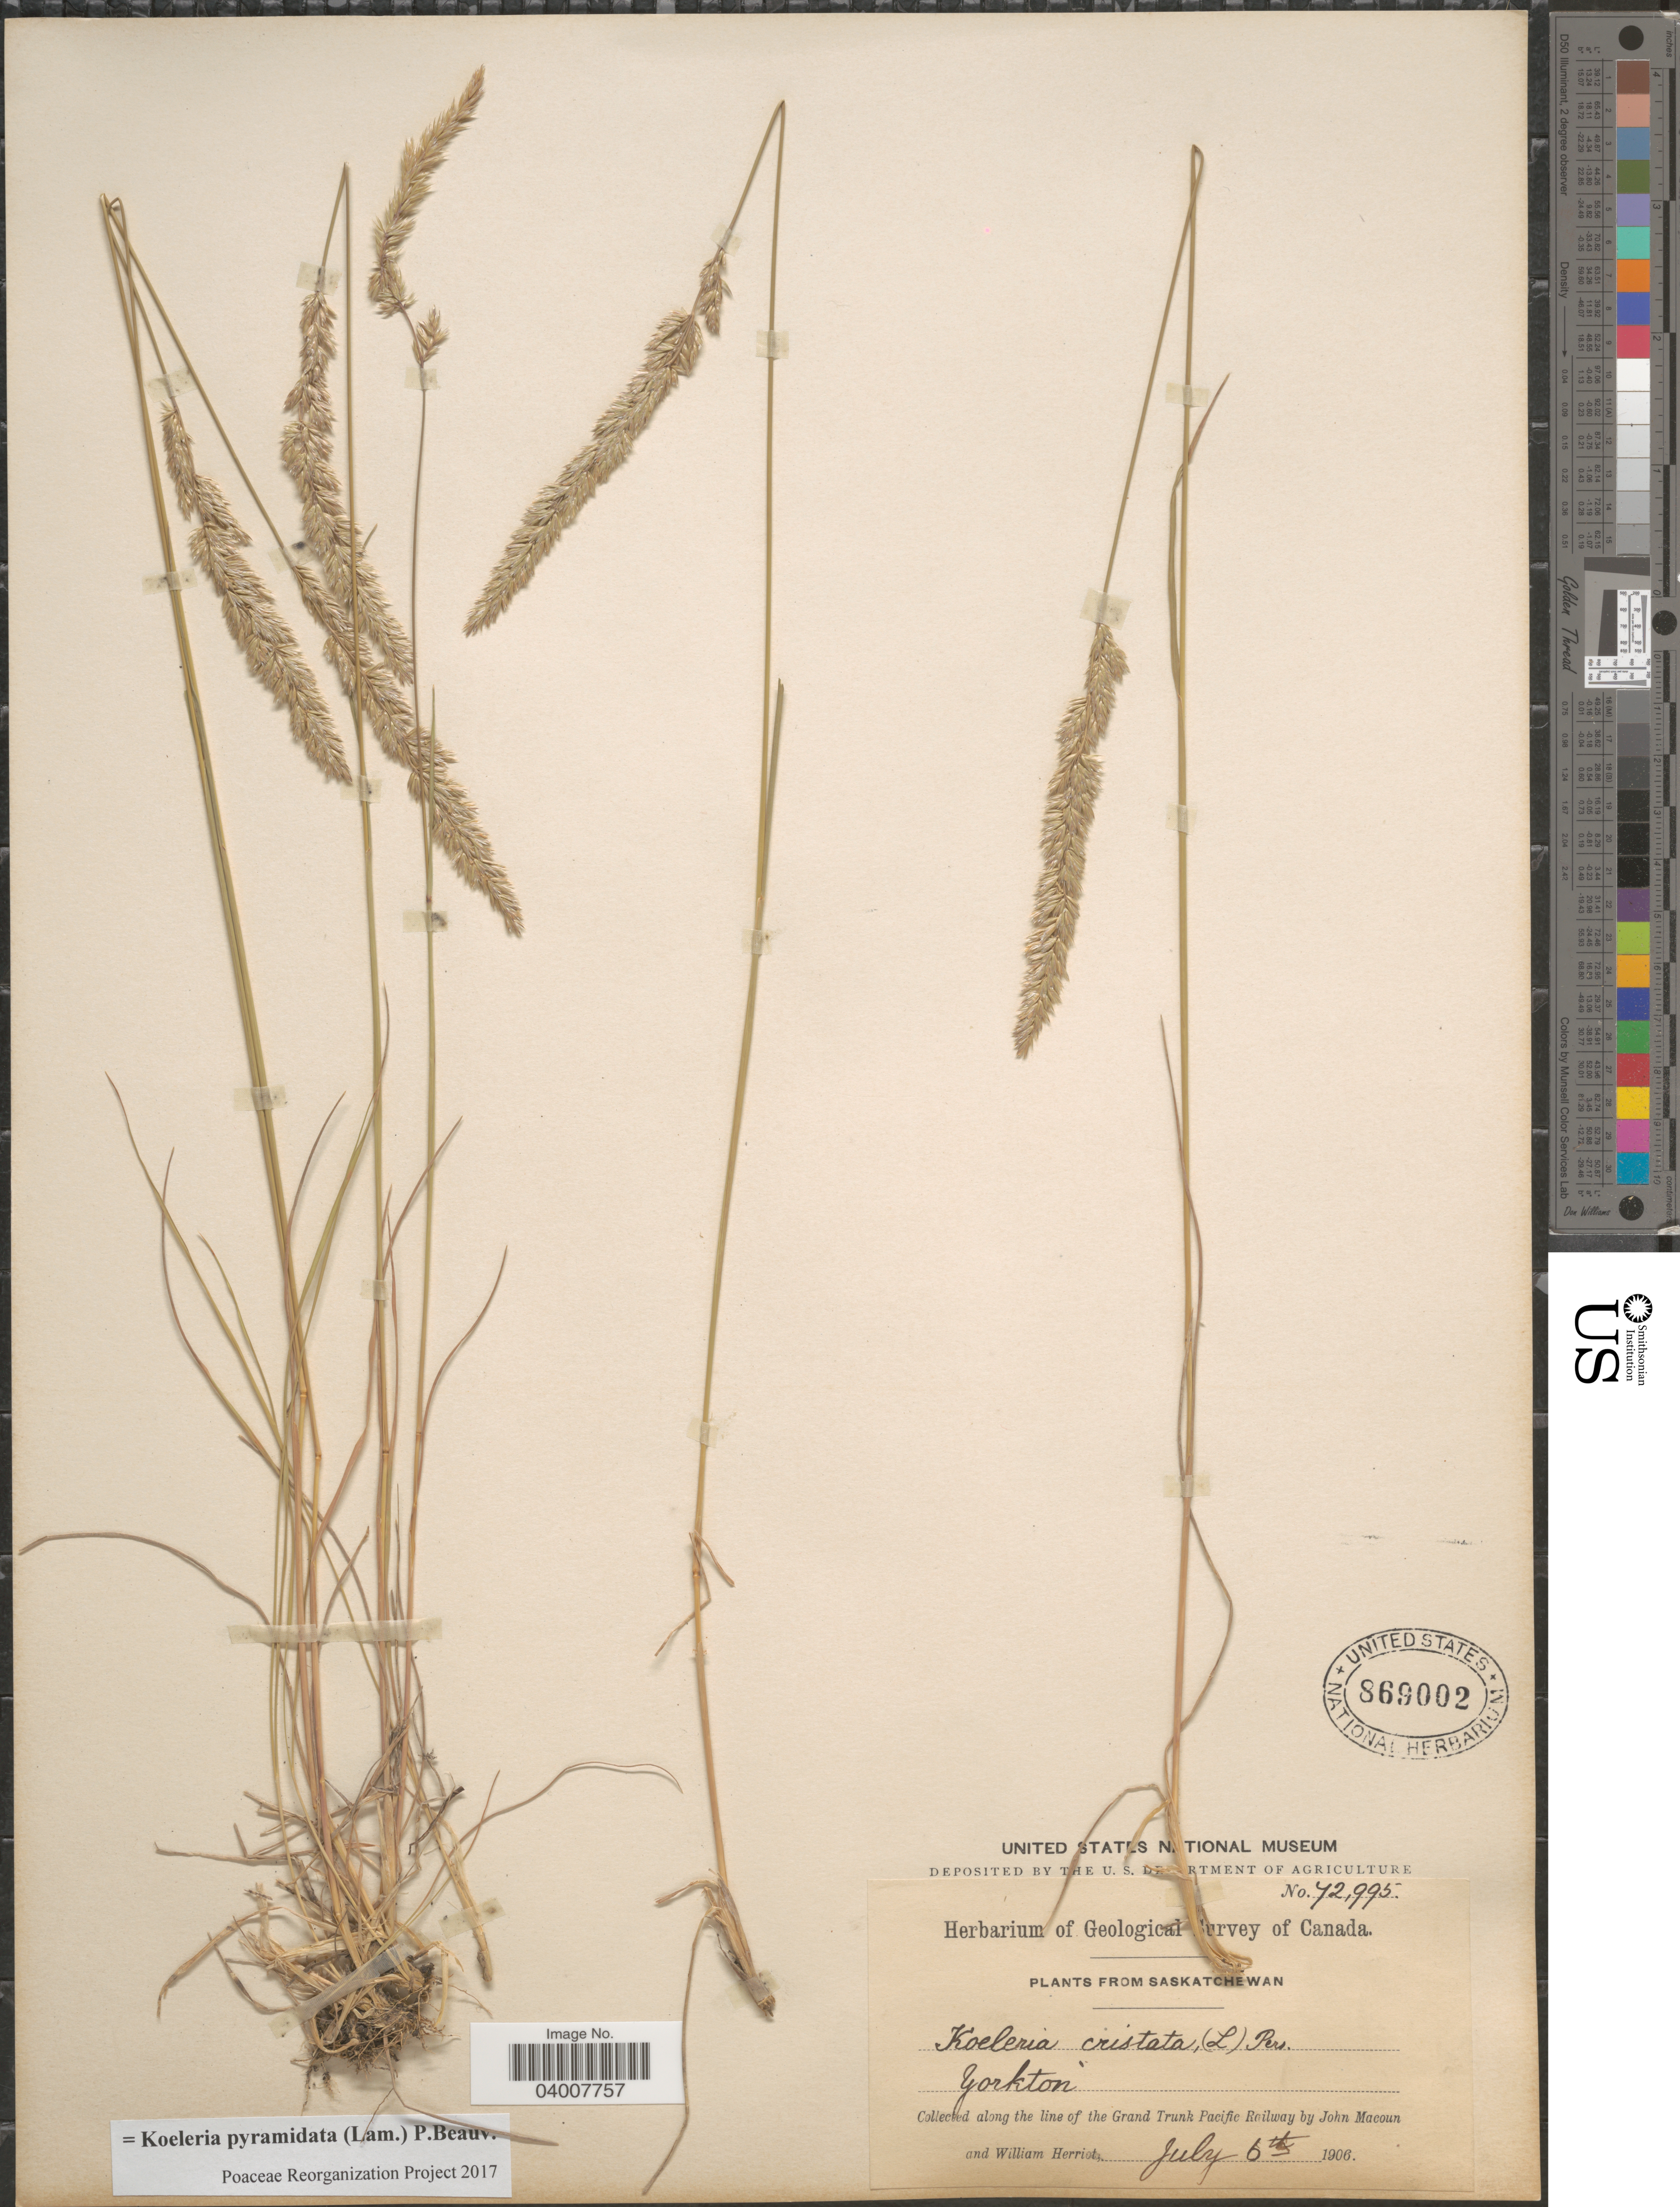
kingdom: Plantae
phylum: Tracheophyta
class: Liliopsida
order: Poales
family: Poaceae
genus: Koeleria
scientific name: Koeleria pyramidata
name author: (Lam.) P. Beauv.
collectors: J. Macoun & W. Herriot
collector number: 72995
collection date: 1906-07-06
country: Canada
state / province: Saskatchewan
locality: Yorkton. Along the line of the Grand Trunk Pacific Railway.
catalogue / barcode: US 869002